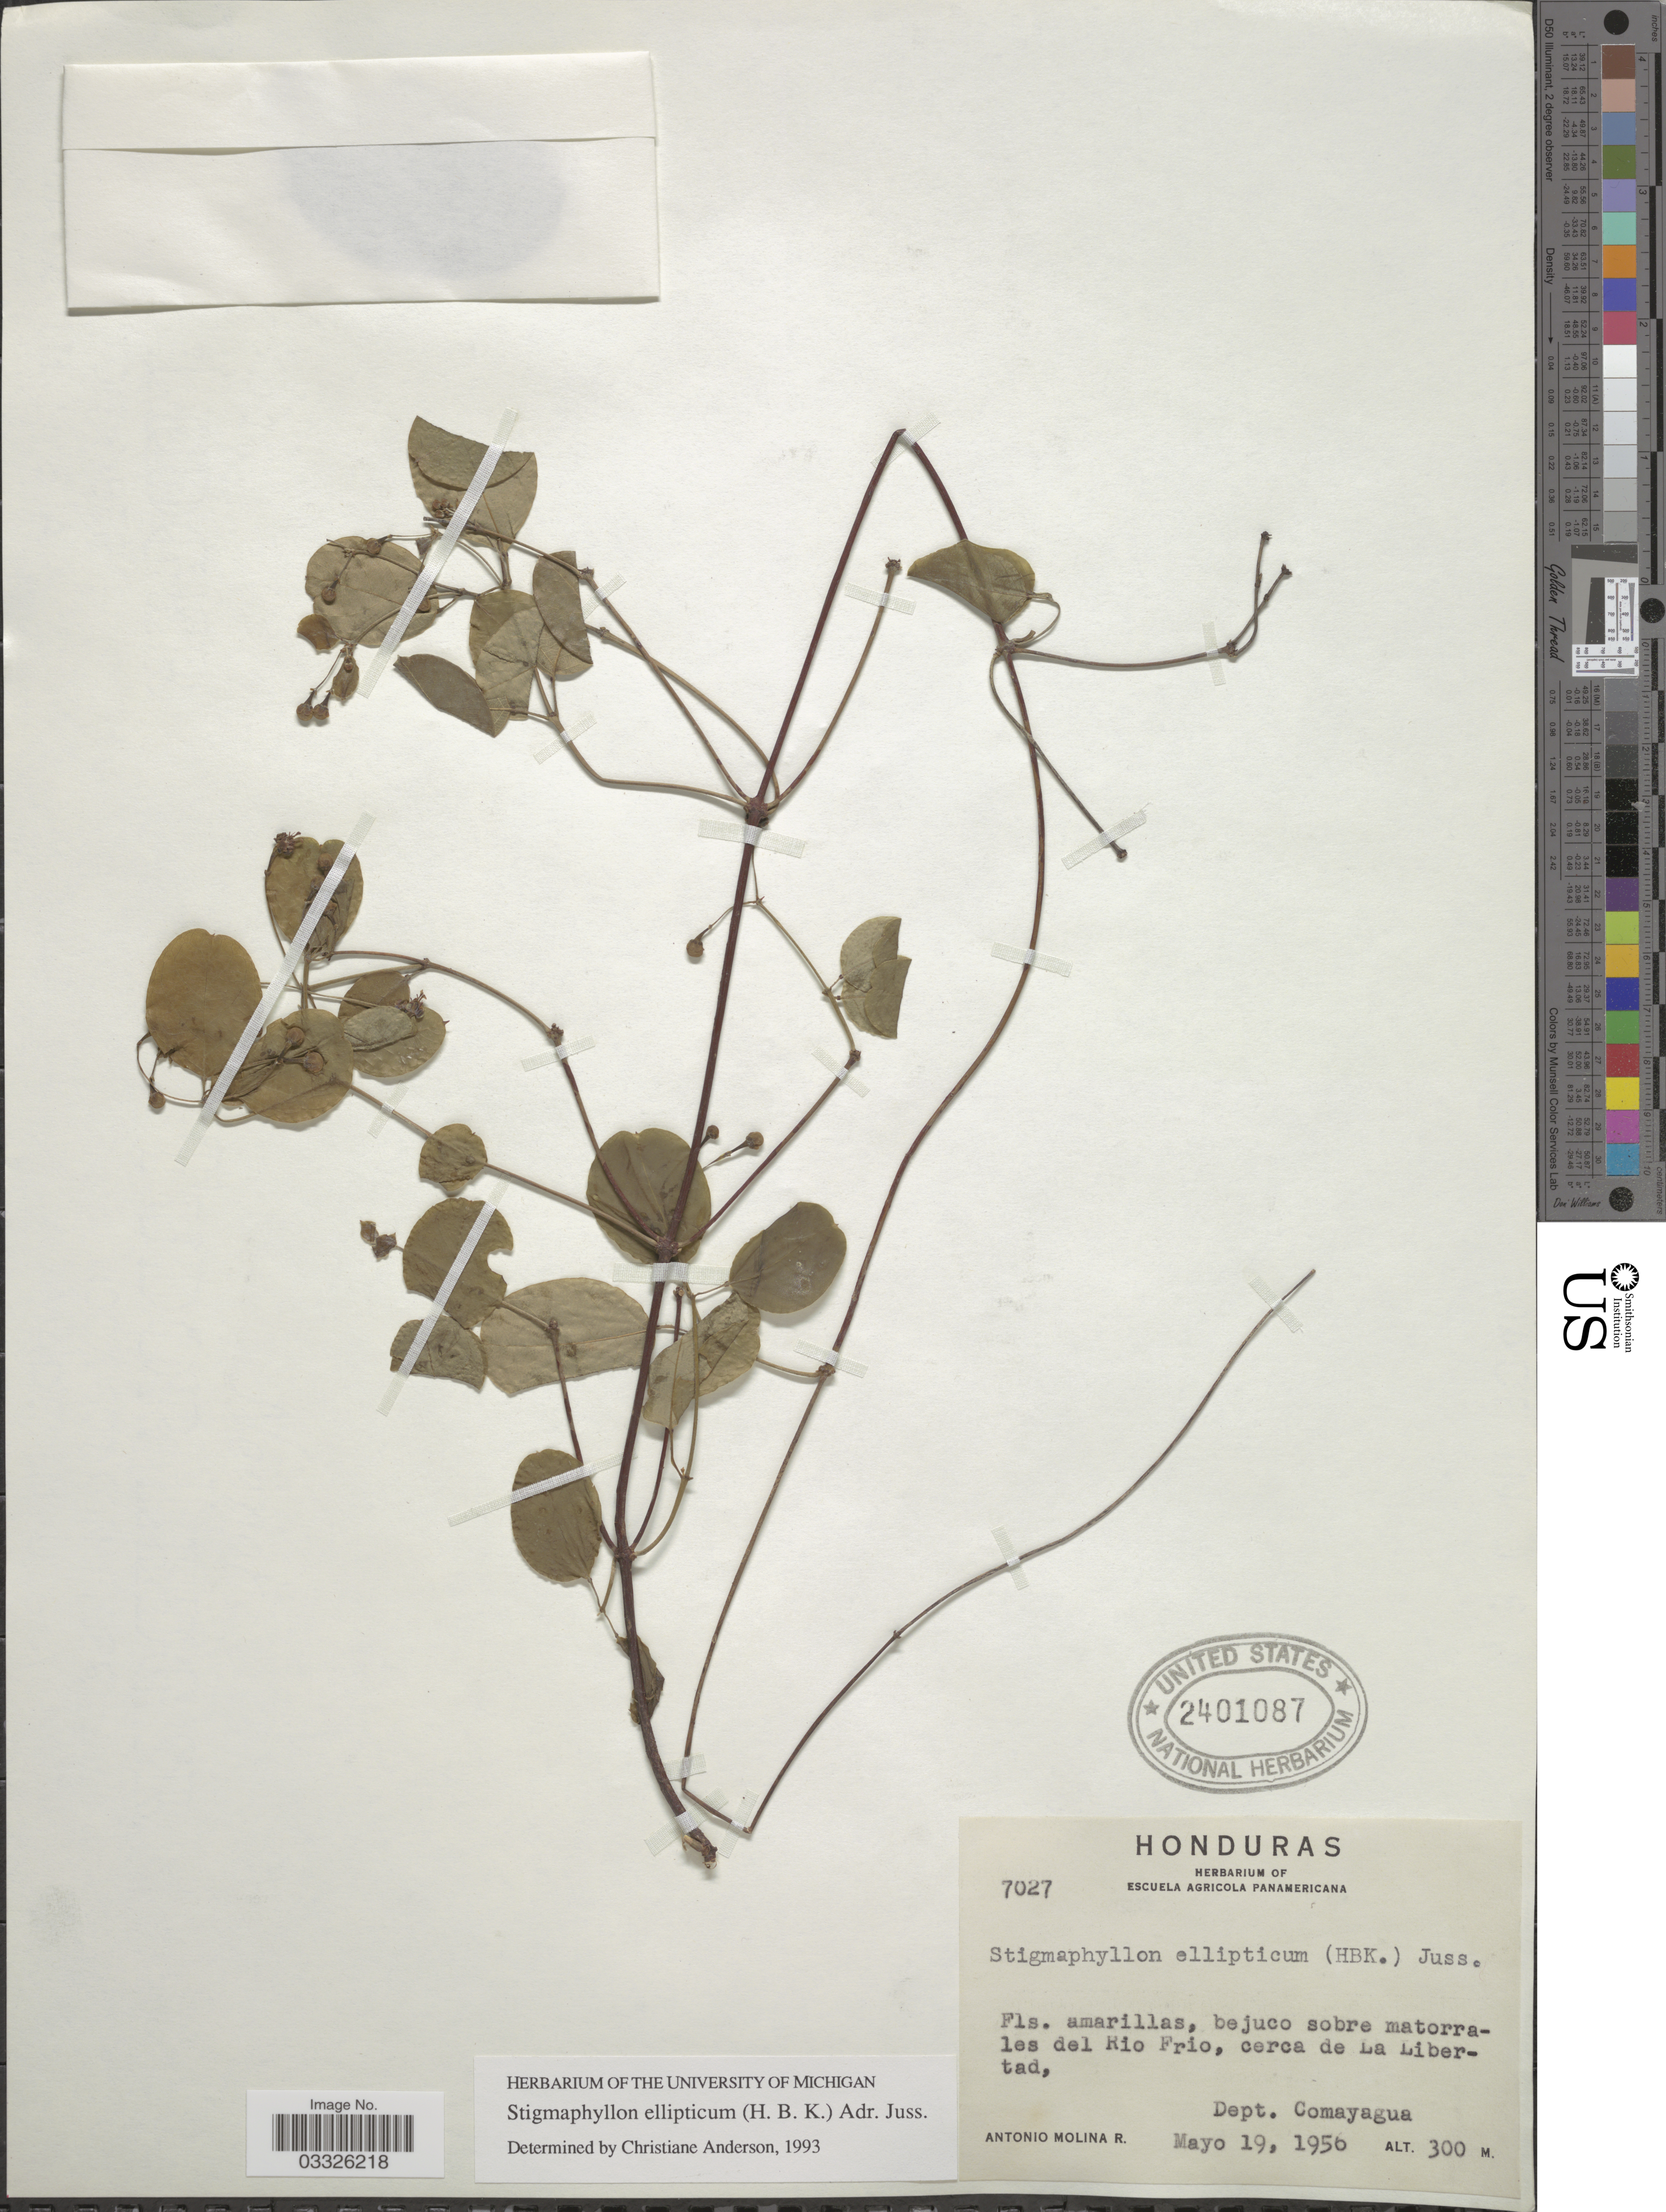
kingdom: Plantae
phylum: Tracheophyta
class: Magnoliopsida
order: Malpighiales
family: Malpighiaceae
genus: Stigmaphyllon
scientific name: Stigmaphyllon ellipticum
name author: (Kunth) A. Juss.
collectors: A. Molina R.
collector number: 7027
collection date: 1956-05-19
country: Honduras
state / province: Comayagua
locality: Bejuco sobre el matorrales del Rio Frio, cerca de La Libertad, Dept. Comayagua.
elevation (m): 300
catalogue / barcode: US 2401087